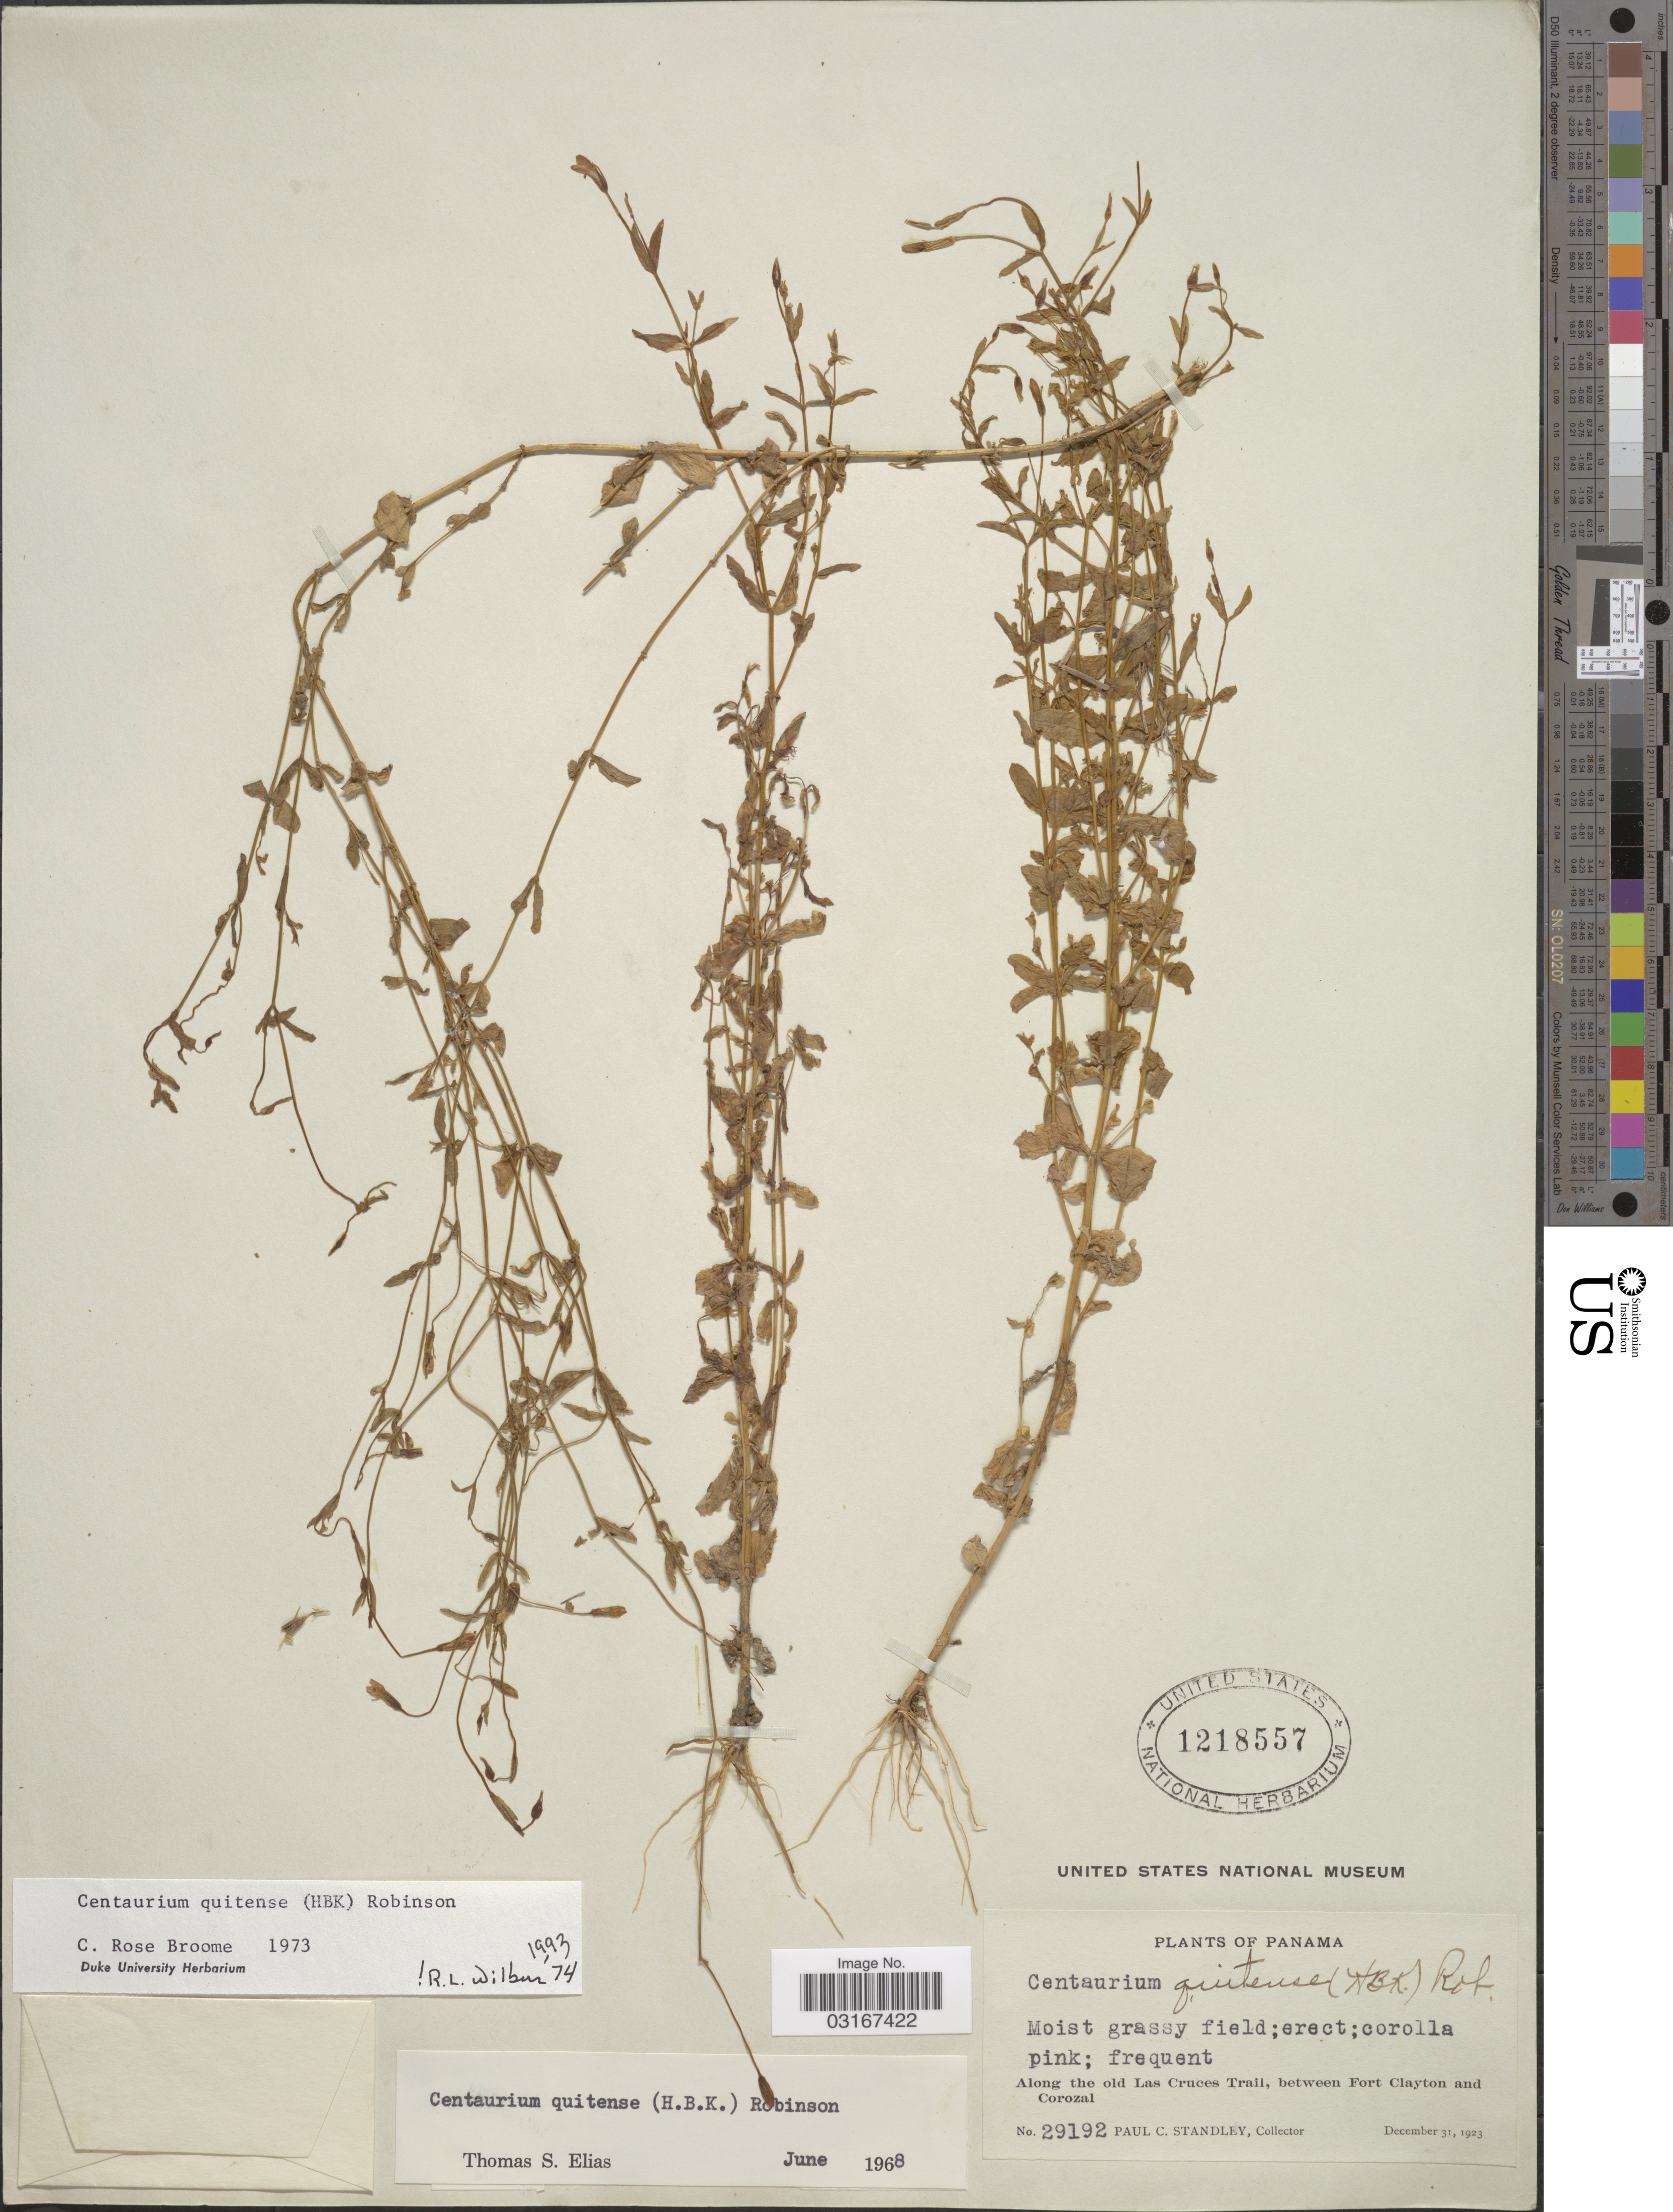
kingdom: Plantae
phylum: Tracheophyta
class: Magnoliopsida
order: Gentianales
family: Gentianaceae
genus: Centaurium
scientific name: Centaurium quitense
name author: (Kunth) B.L. Rob.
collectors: P. C. Standley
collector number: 29192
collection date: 1923-12-31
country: Panama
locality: Along the old Las Cruces Trail, between Fort Clayton and Corozal.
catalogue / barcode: US 1218557